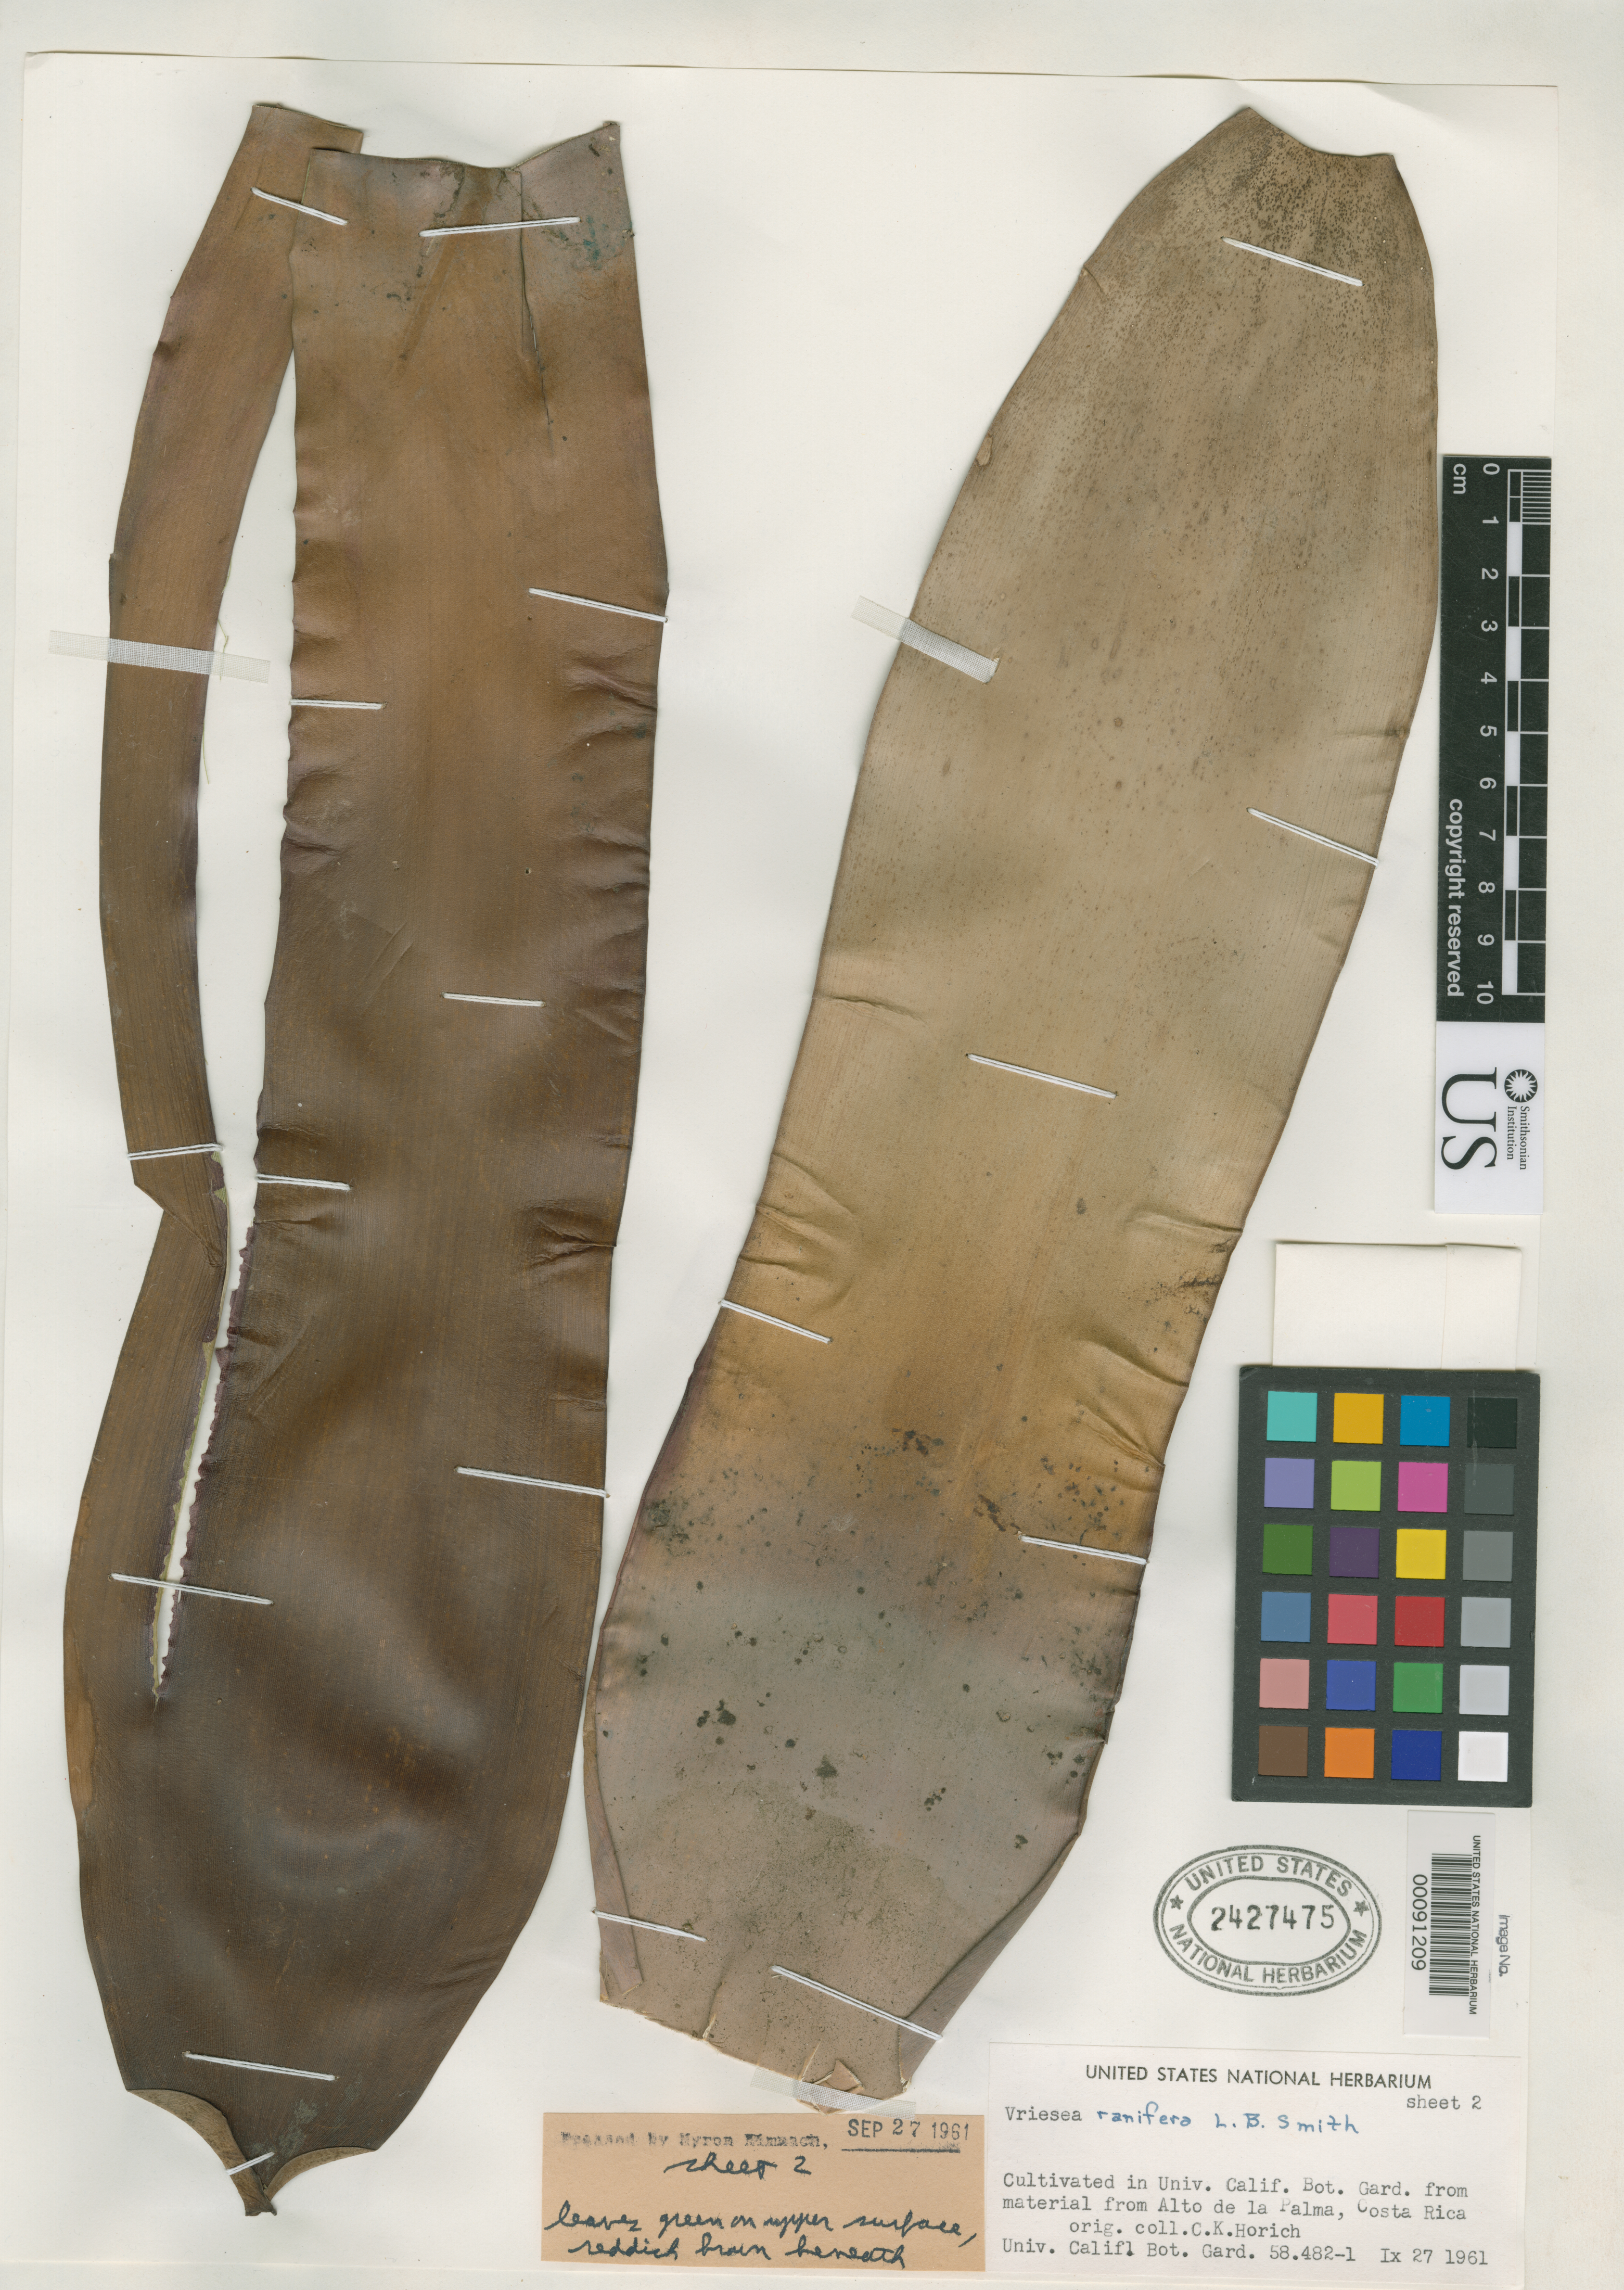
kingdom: Plantae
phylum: Tracheophyta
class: Liliopsida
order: Poales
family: Bromeliaceae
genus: Vriesea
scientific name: Vriesea ranifera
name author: L.B. Sm.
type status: Holotype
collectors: C. K. Horich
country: Costa Rica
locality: El Alto de La Palma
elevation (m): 1500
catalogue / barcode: US 2427475